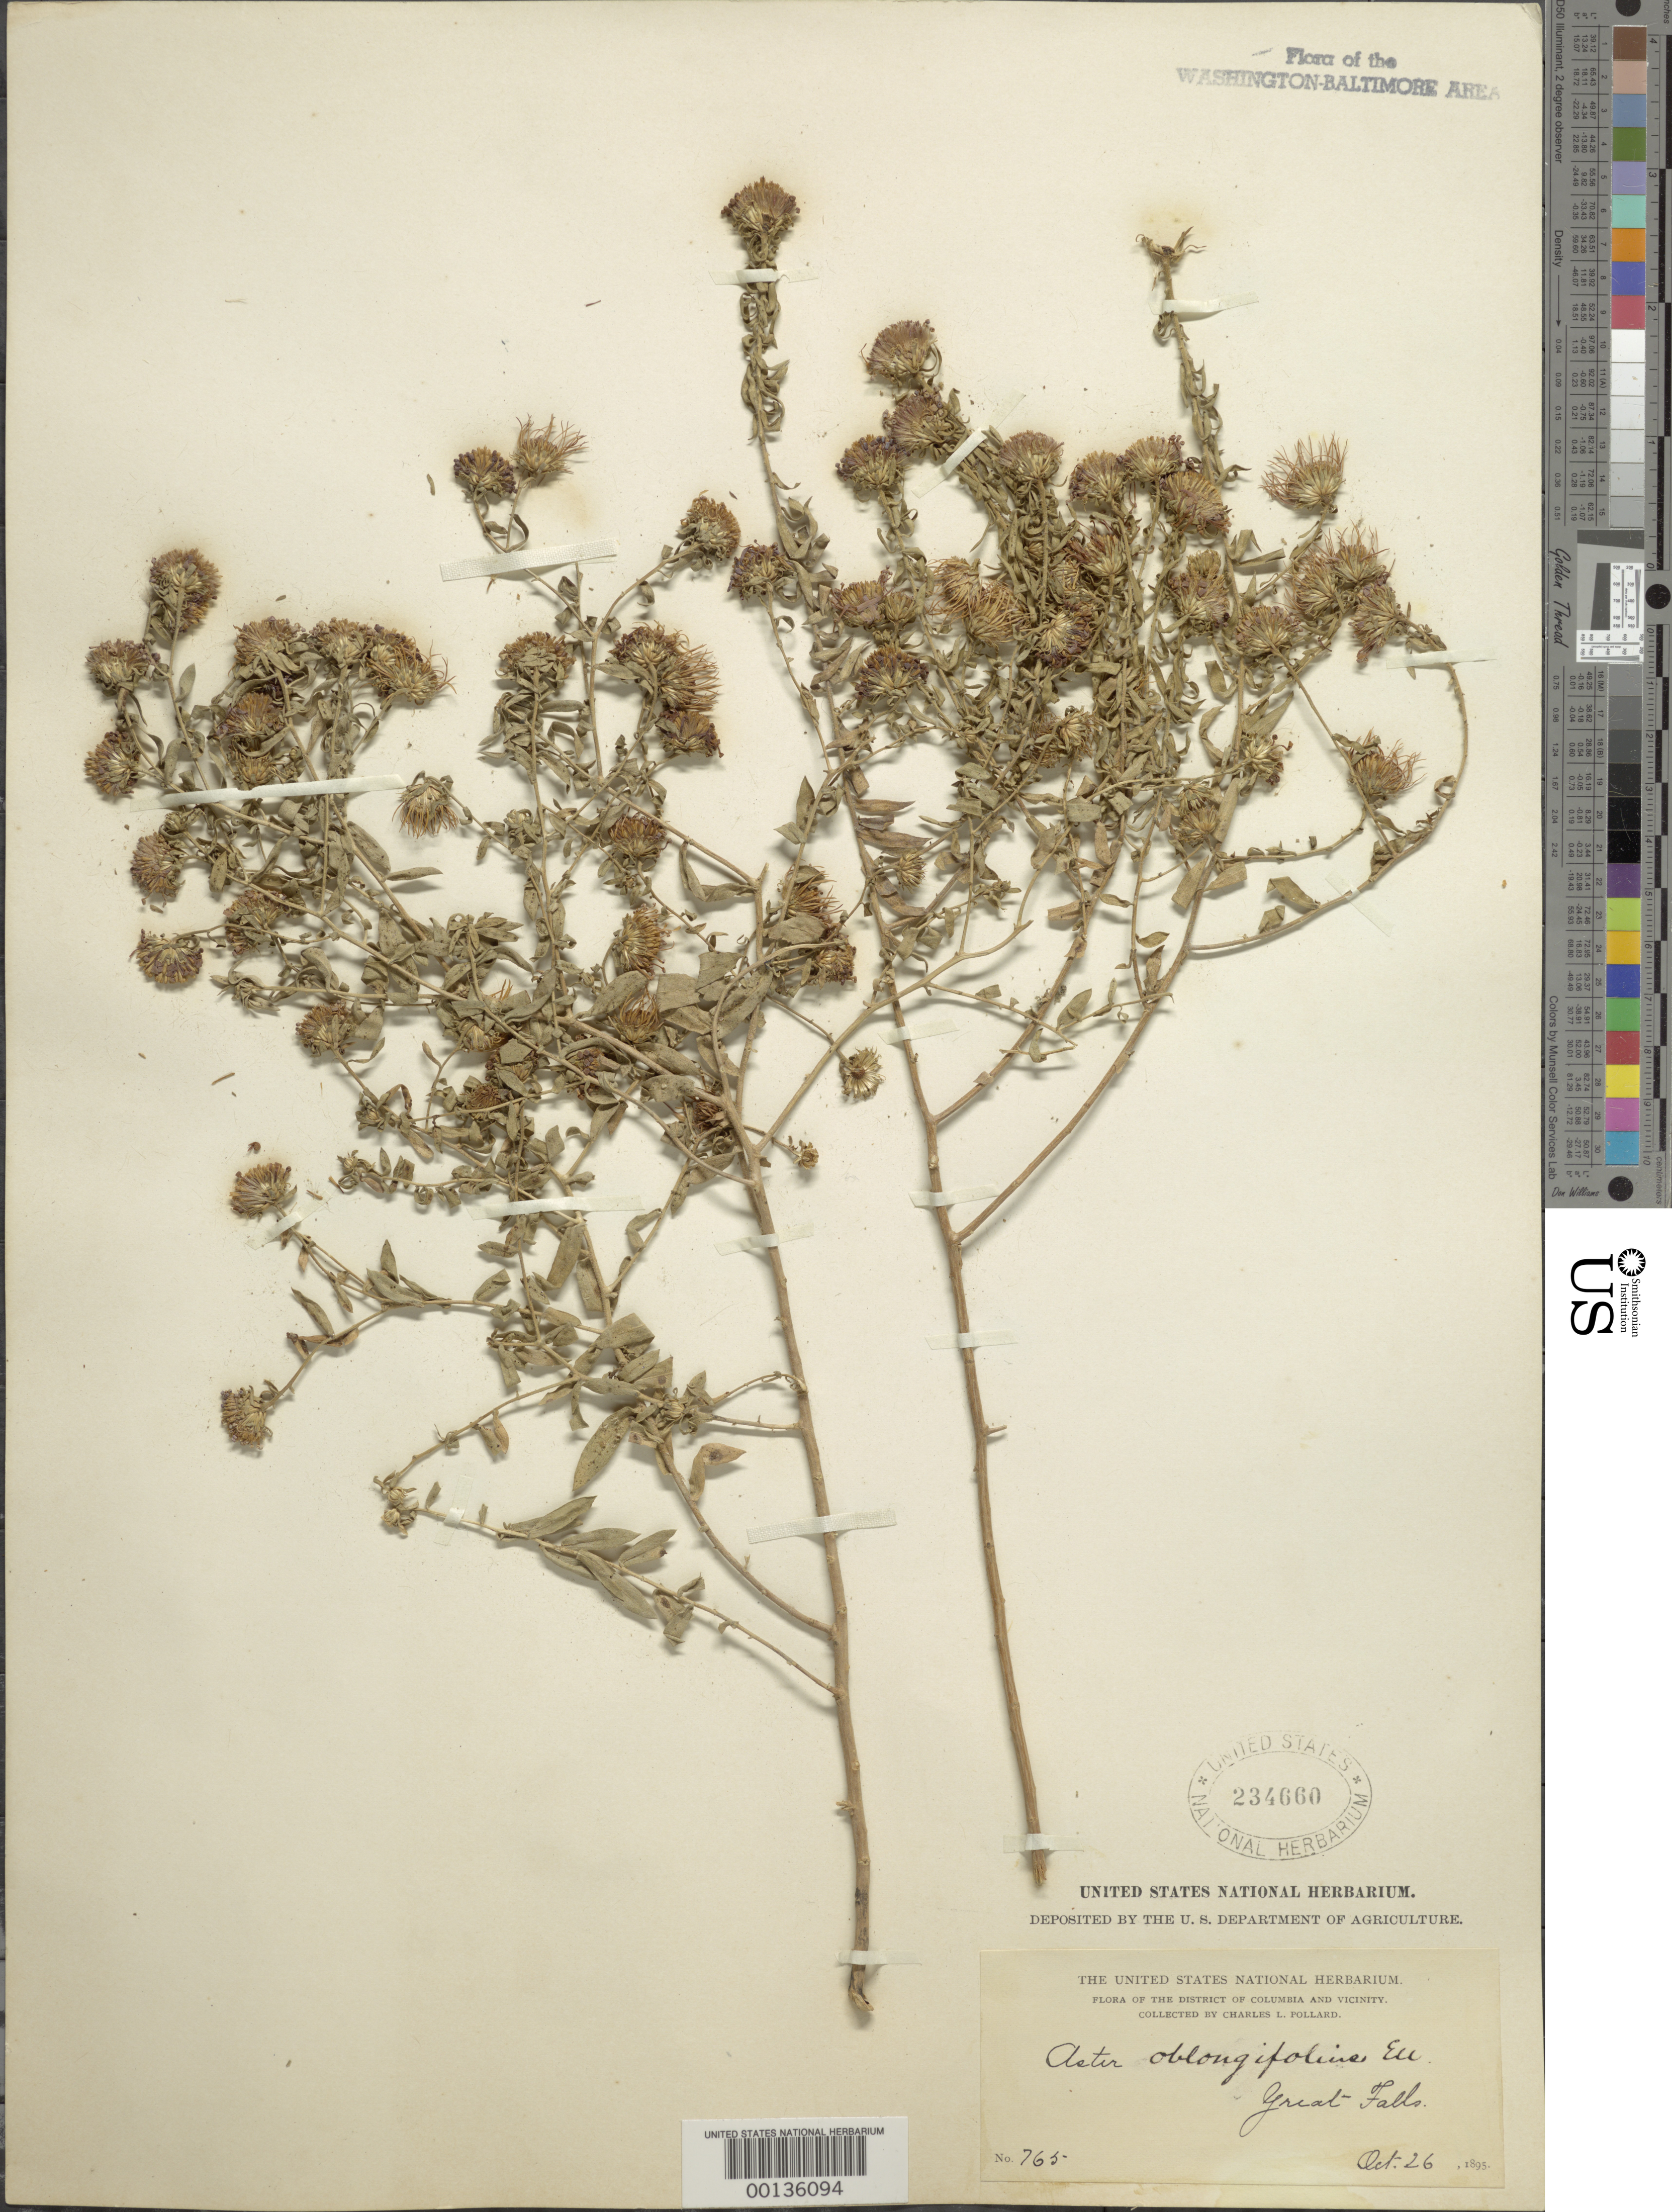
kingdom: Plantae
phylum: Tracheophyta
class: Magnoliopsida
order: Asterales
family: Asteraceae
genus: Symphyotrichum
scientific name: Symphyotrichum oblongifolium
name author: (Nutt.) G.L. Nesom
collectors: C. L. Pollard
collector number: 765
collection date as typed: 26 Oct 1895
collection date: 1895-10-26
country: United States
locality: Great Falls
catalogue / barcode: US 234660